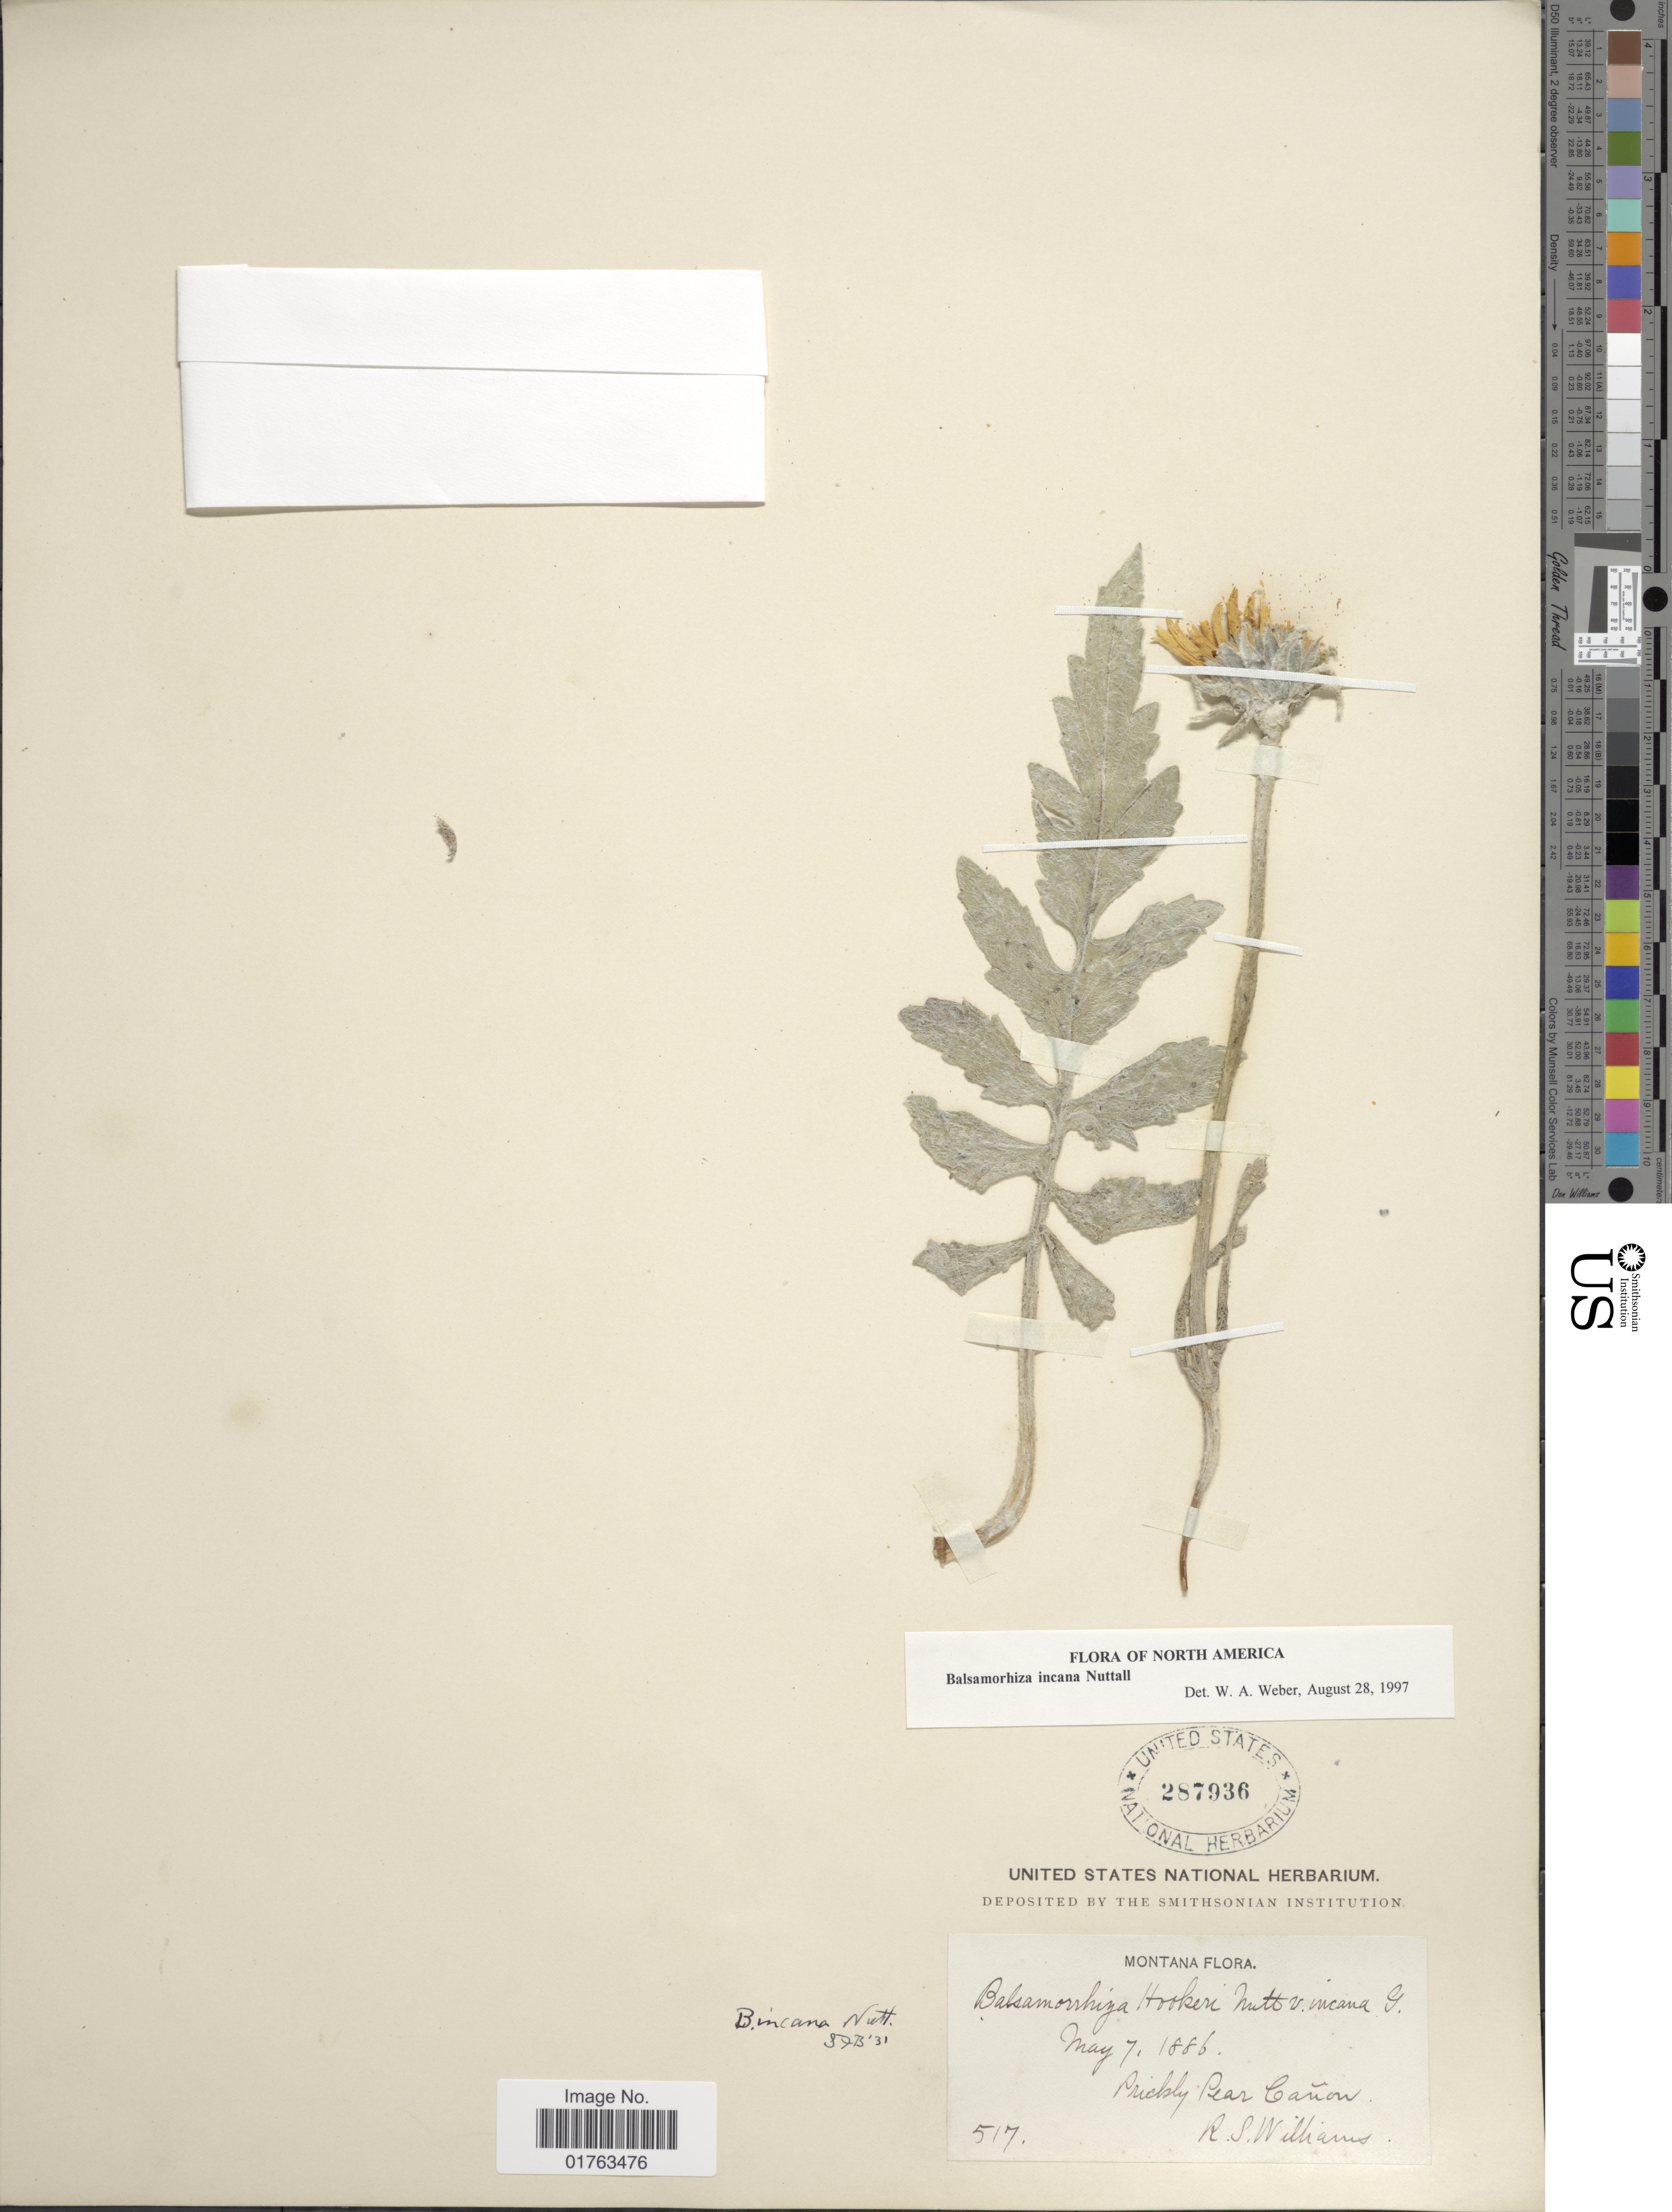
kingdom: Plantae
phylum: Tracheophyta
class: Magnoliopsida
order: Asterales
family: Asteraceae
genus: Balsamorhiza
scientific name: Balsamorhiza incana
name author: Nutt.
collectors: R. S. Williams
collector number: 517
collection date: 1886-05-07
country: United States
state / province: Montana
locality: Prickly Pear Cañon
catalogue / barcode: US 287936